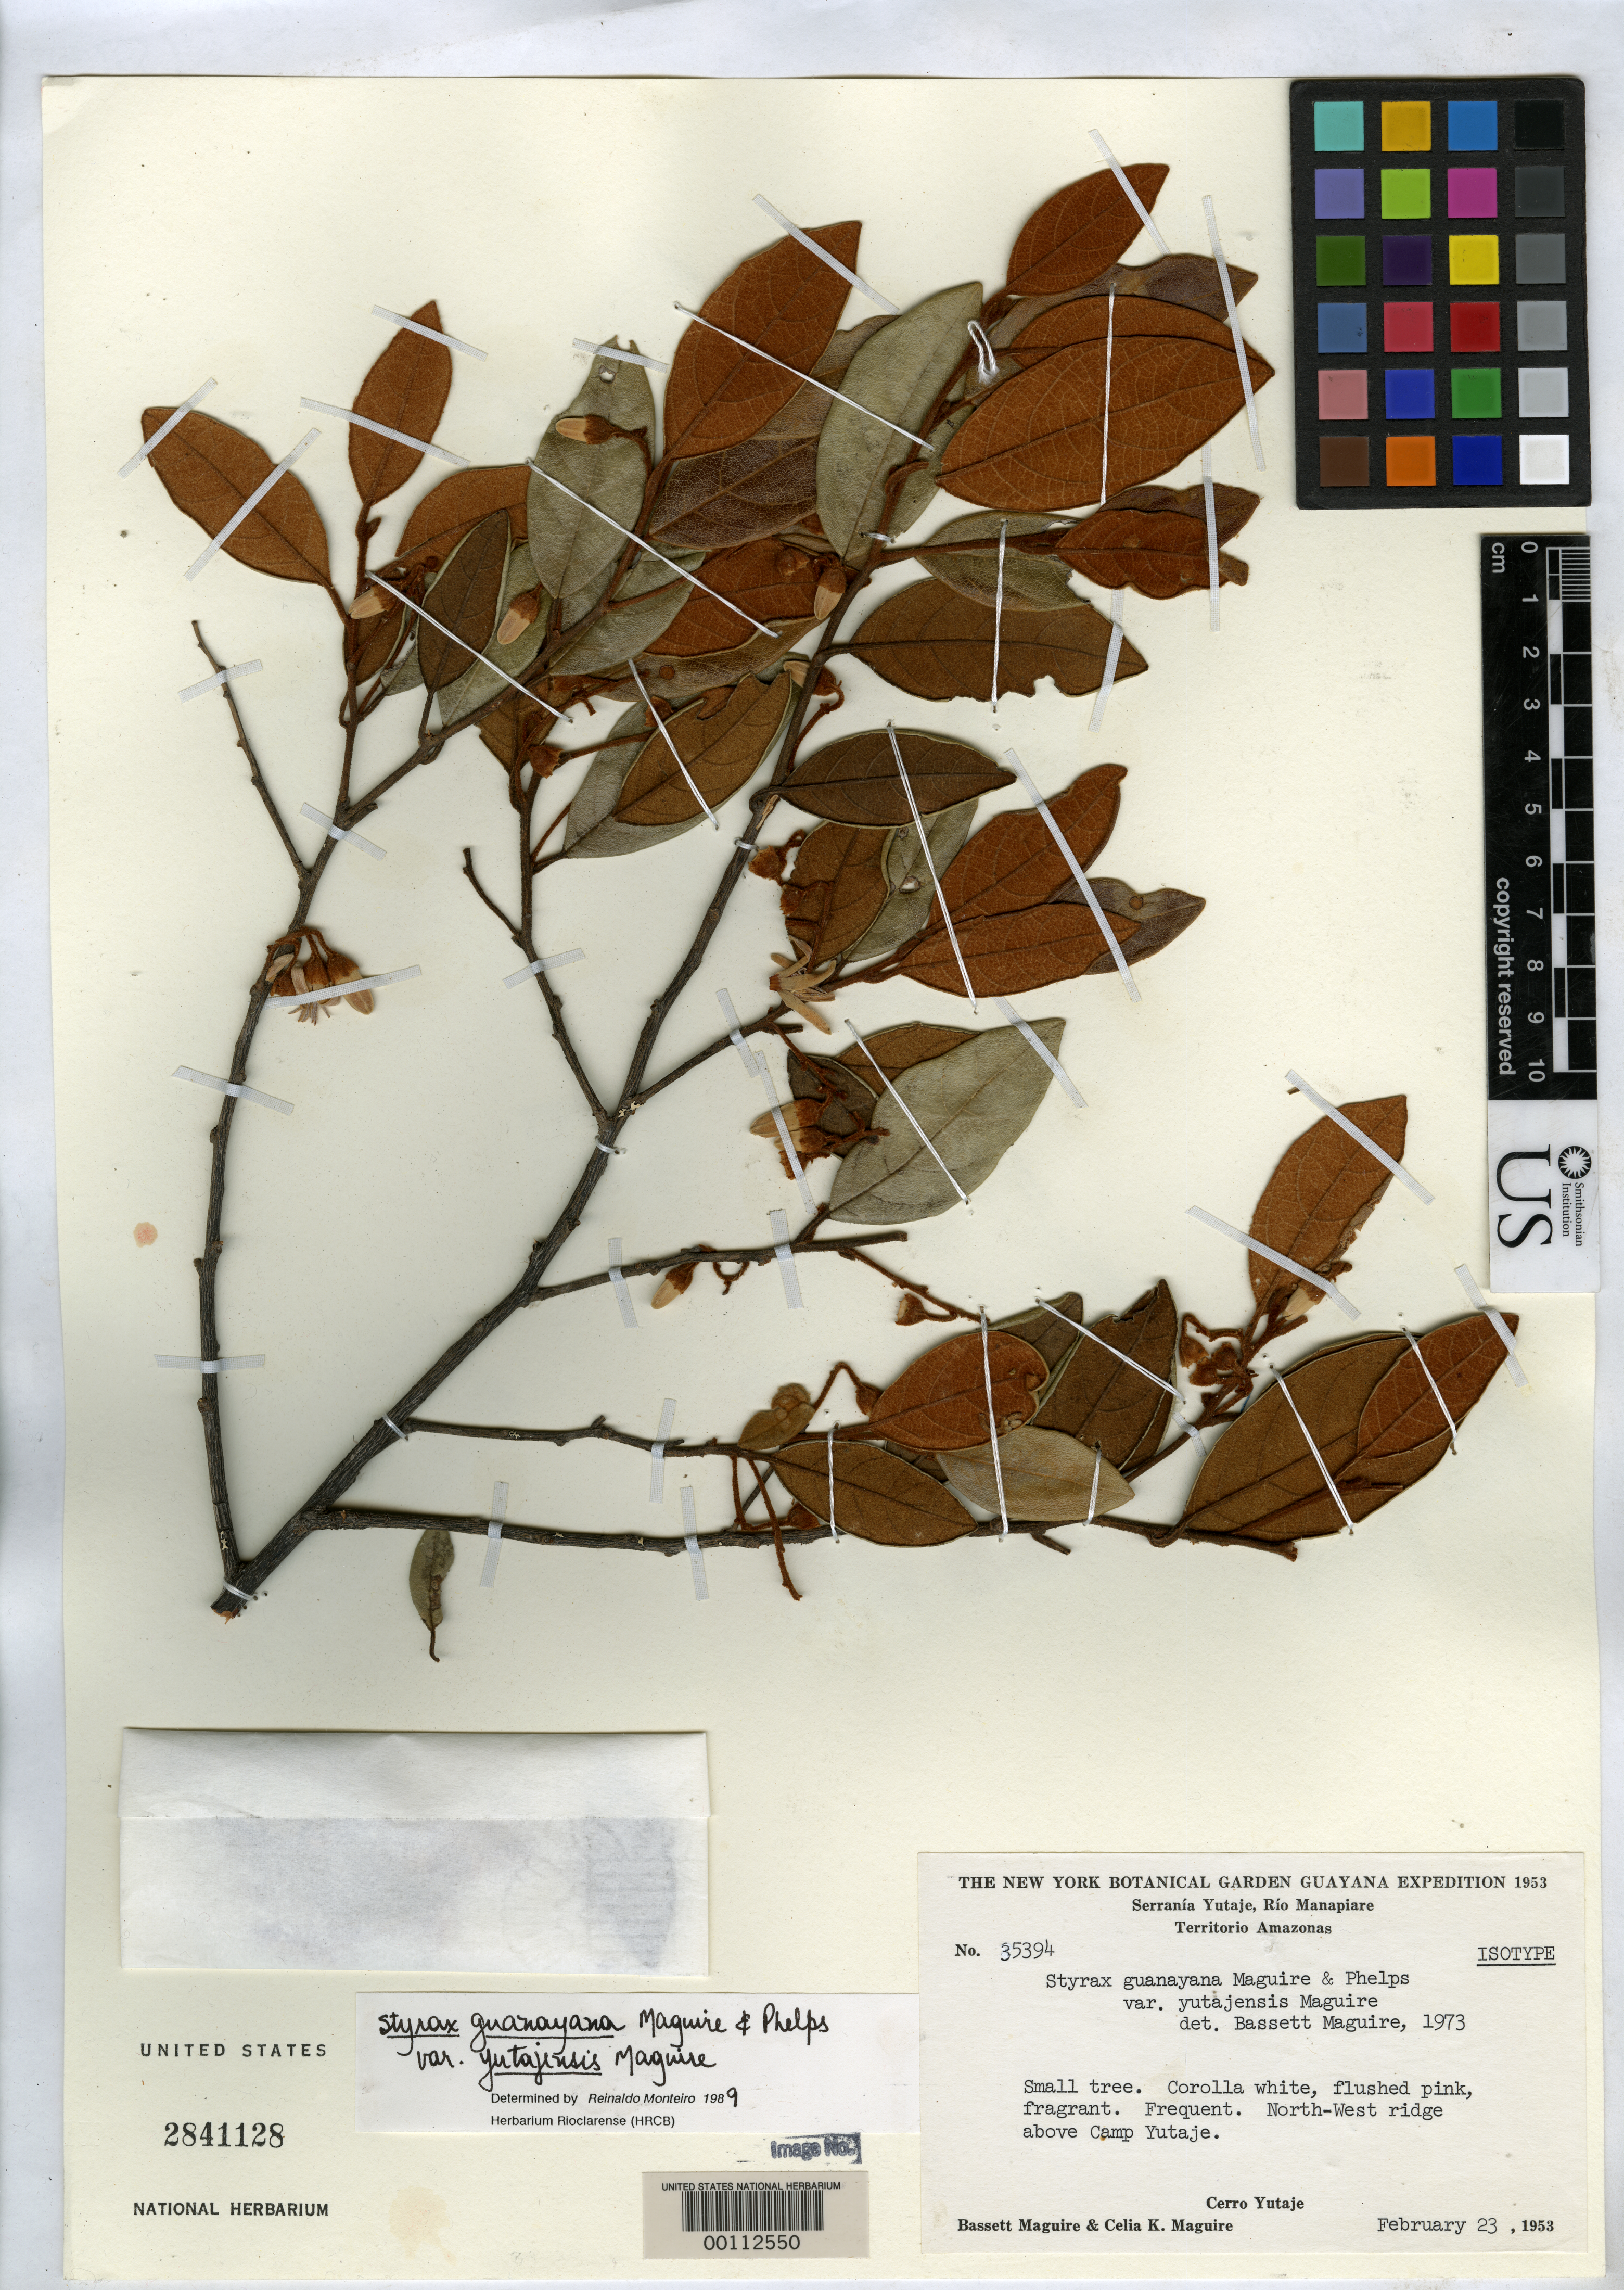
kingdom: Plantae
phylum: Tracheophyta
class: Magnoliopsida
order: Ericales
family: Styracaceae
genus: Styrax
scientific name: Styrax guanayana var. yutajensis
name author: Maguire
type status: Isotype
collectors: B. Maguire & C. K. Maguire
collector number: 35394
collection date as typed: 23 Feb 1953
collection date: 1953-02-23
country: Venezuela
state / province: Amazonas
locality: Above Camp Yutaje, Cerro Yutaje.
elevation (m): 1400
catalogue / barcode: US 2841128